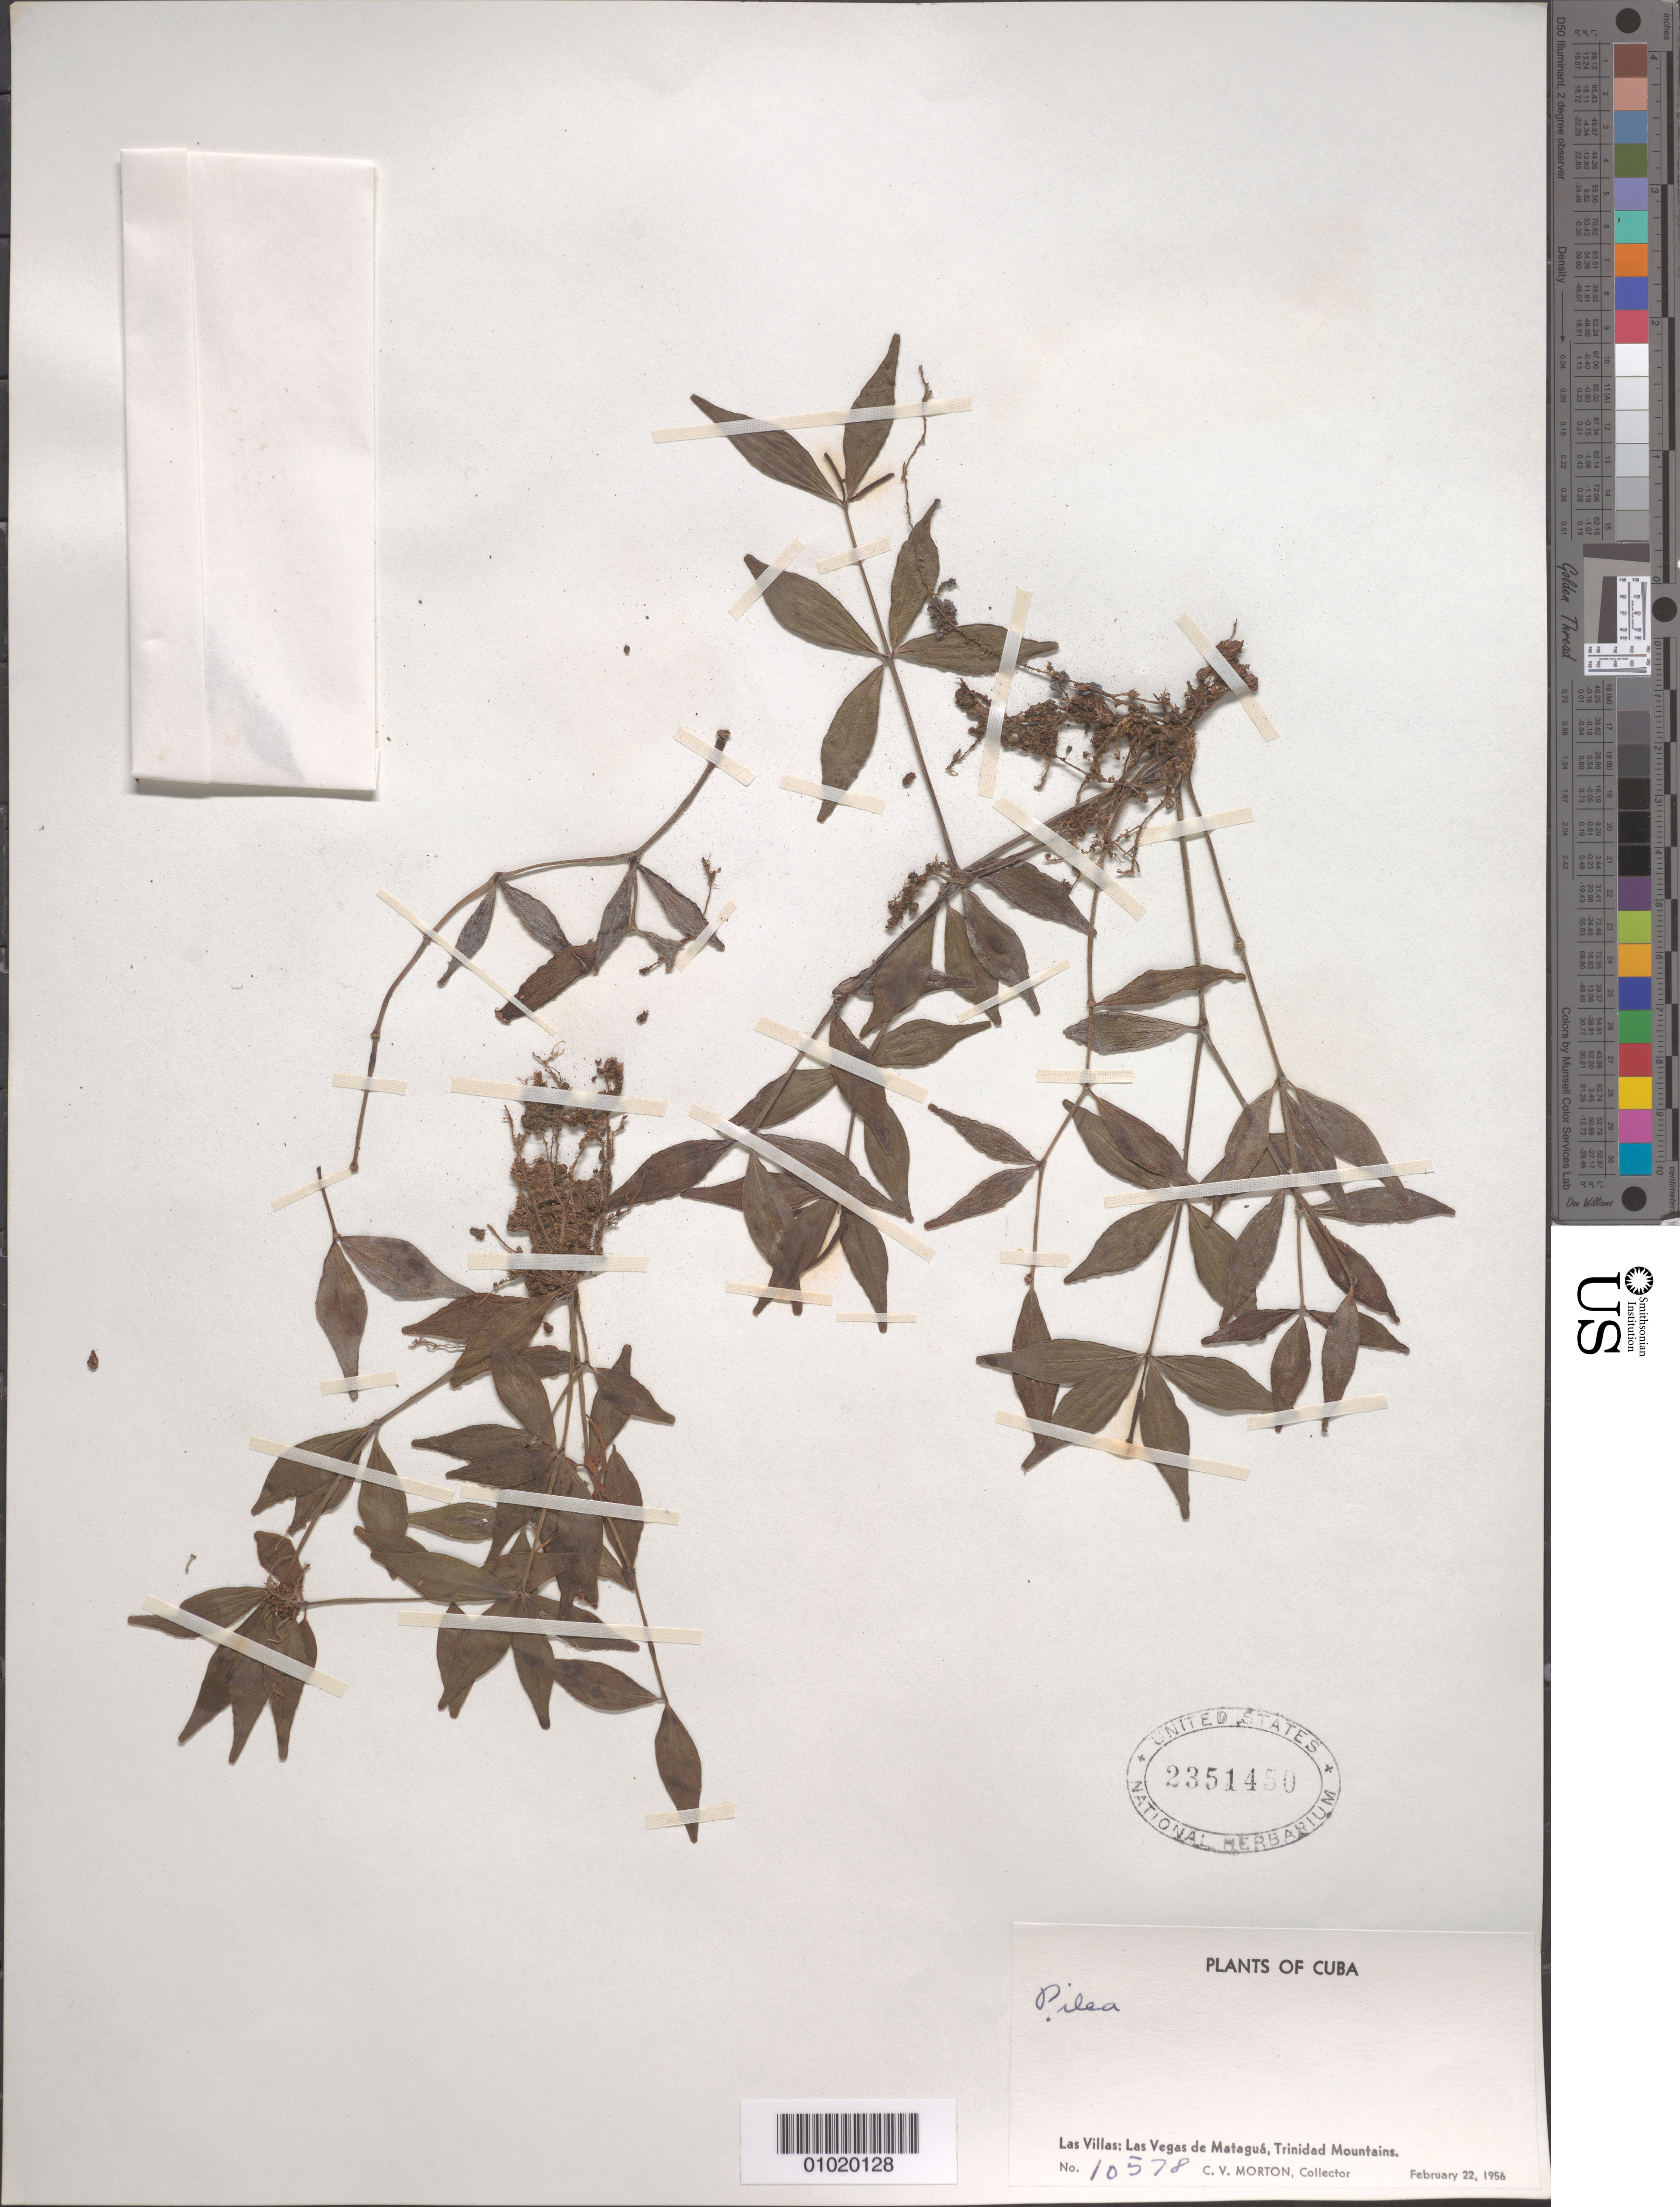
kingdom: Plantae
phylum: Tracheophyta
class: Magnoliopsida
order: Rosales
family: Urticaceae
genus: Pilea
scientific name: Pilea sp.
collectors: C. V. Morton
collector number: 10578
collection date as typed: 22 Feb 1956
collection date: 1956-02-22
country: Cuba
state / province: Las Villas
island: Cuba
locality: Las Vegas de Matagua, Trinidad Mountains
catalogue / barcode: US 2351450